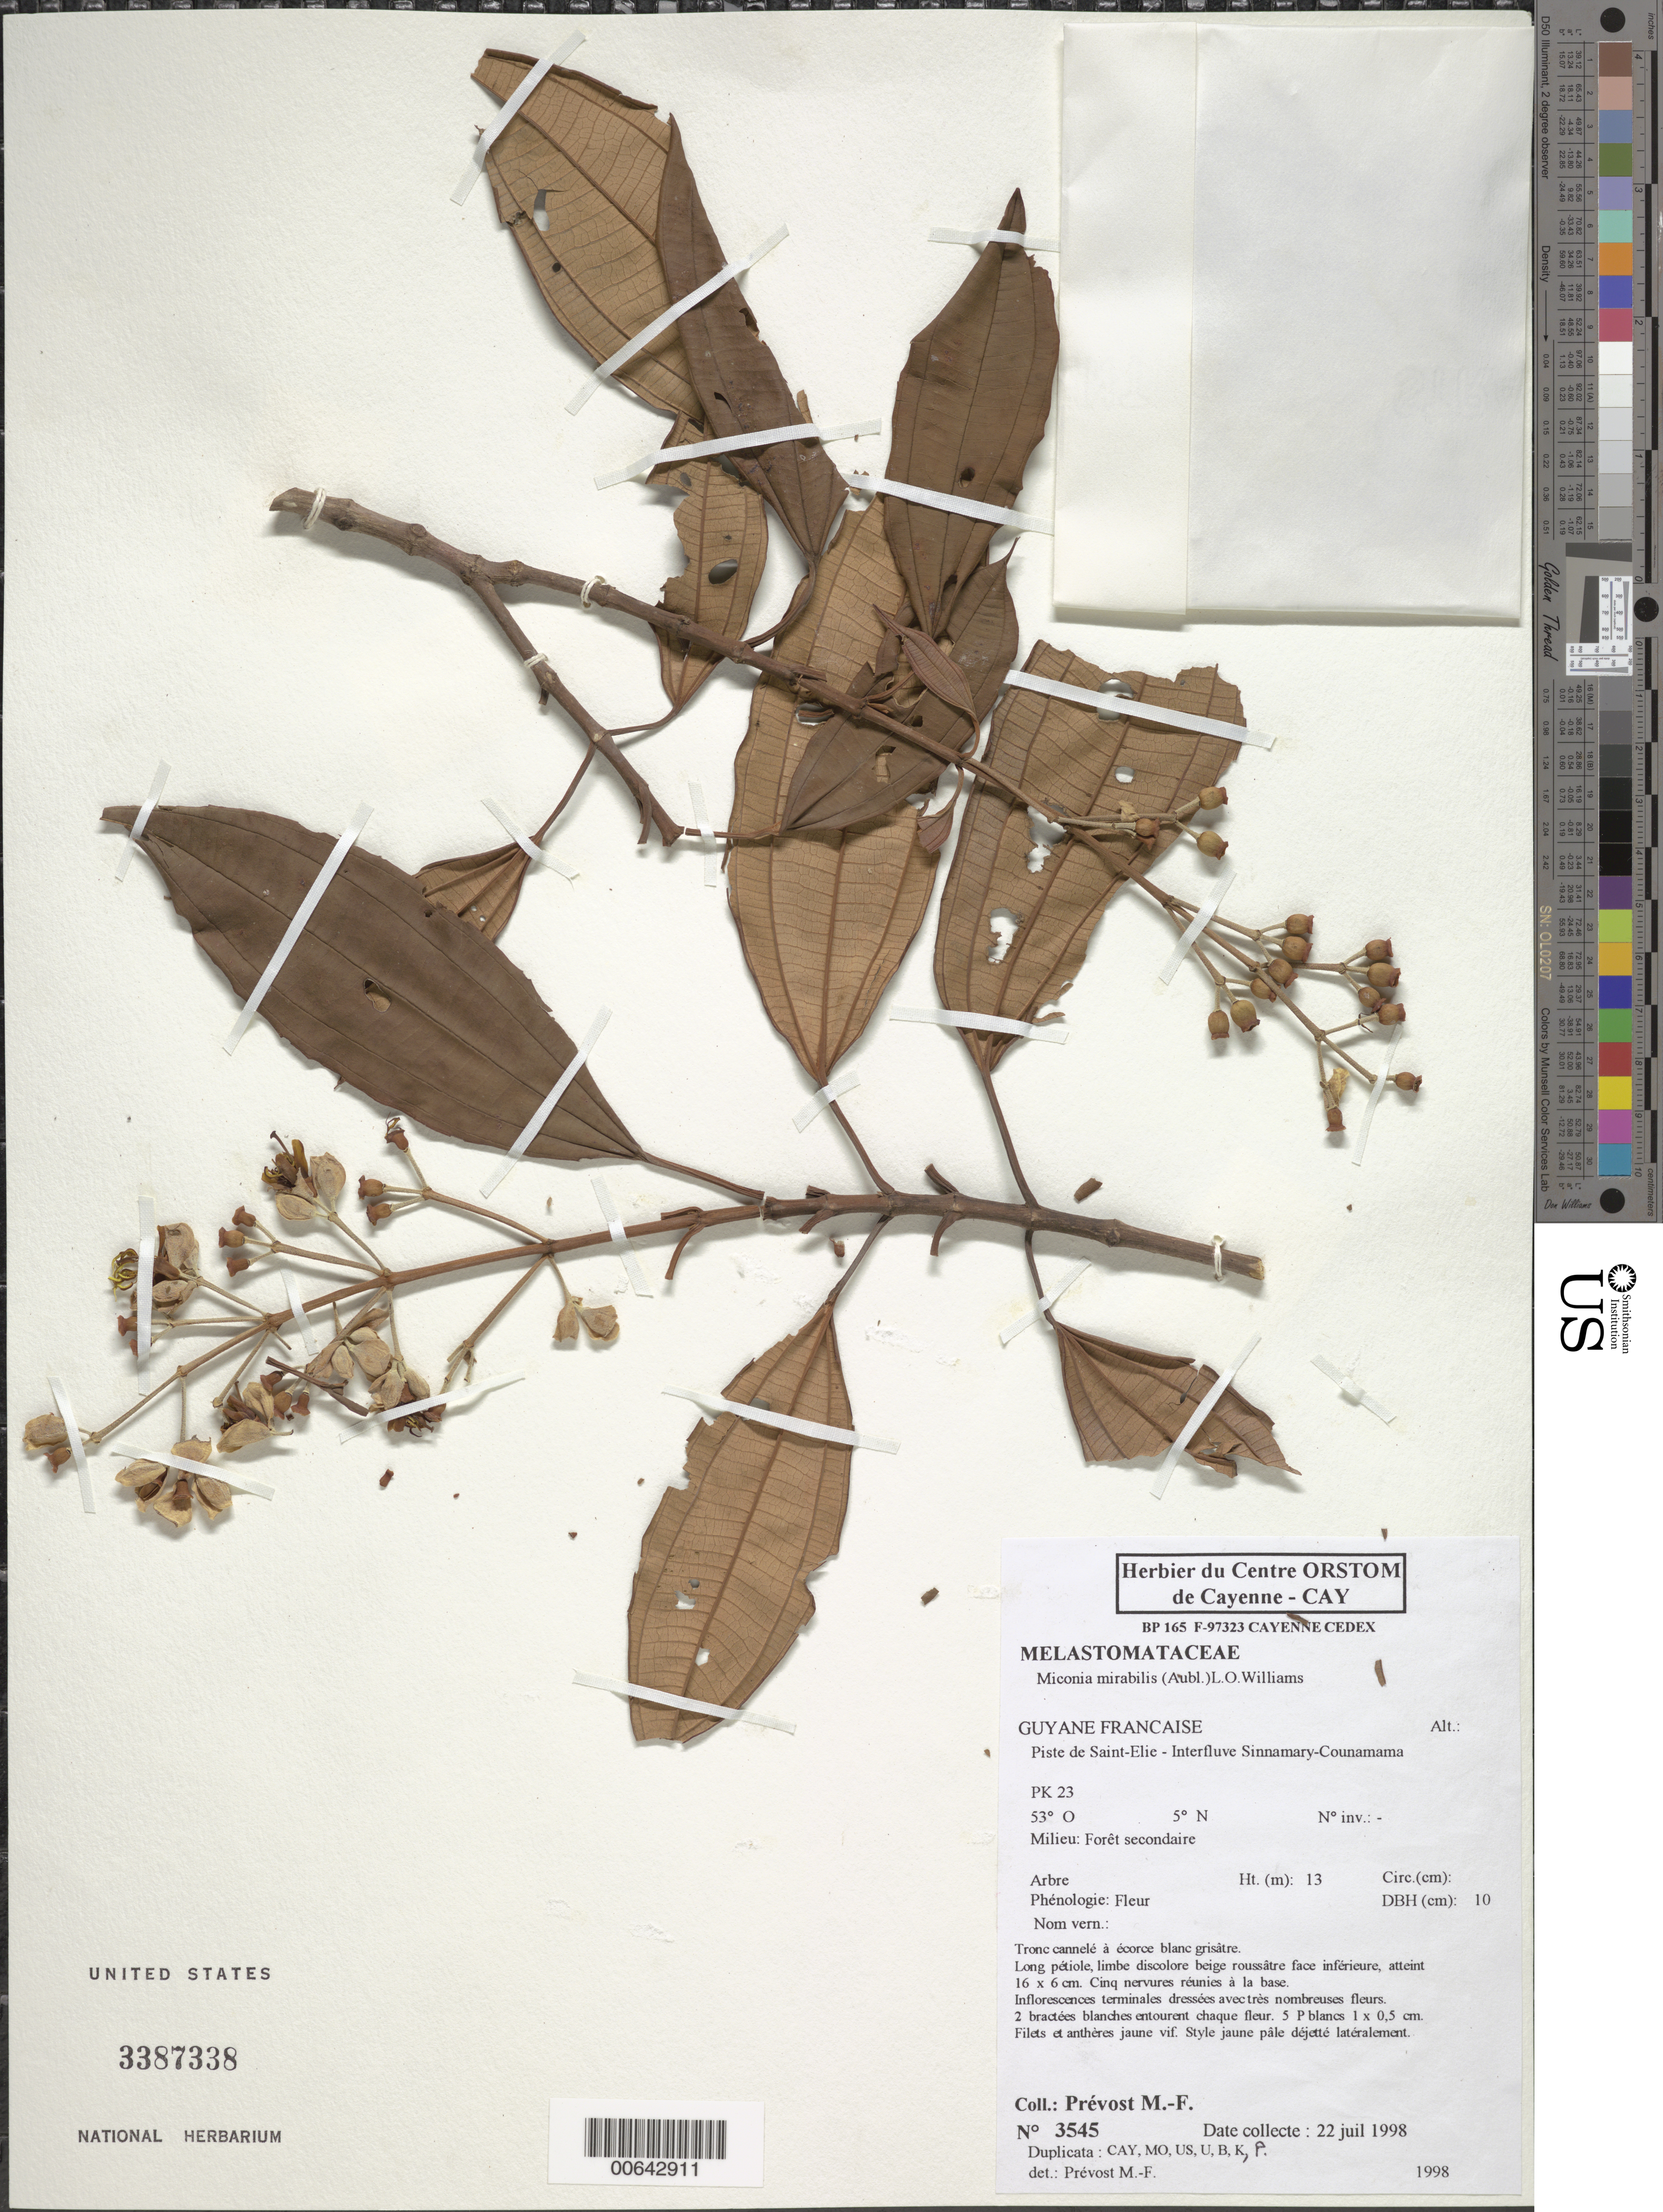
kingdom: Plantae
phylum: Tracheophyta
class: Magnoliopsida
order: Myrtales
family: Melastomataceae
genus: Miconia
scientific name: Miconia mirabilis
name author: (Aubl.) L.O. Williams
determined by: Prévost, M.-F.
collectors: M.-F. Prévost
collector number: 3545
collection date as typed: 30-Jul-98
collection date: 1998-07-30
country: French Guiana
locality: Piste de Saint-Élie, interfleuve Sinnamary-Counamama, PK 23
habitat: Foret secondaire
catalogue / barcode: US 3387338